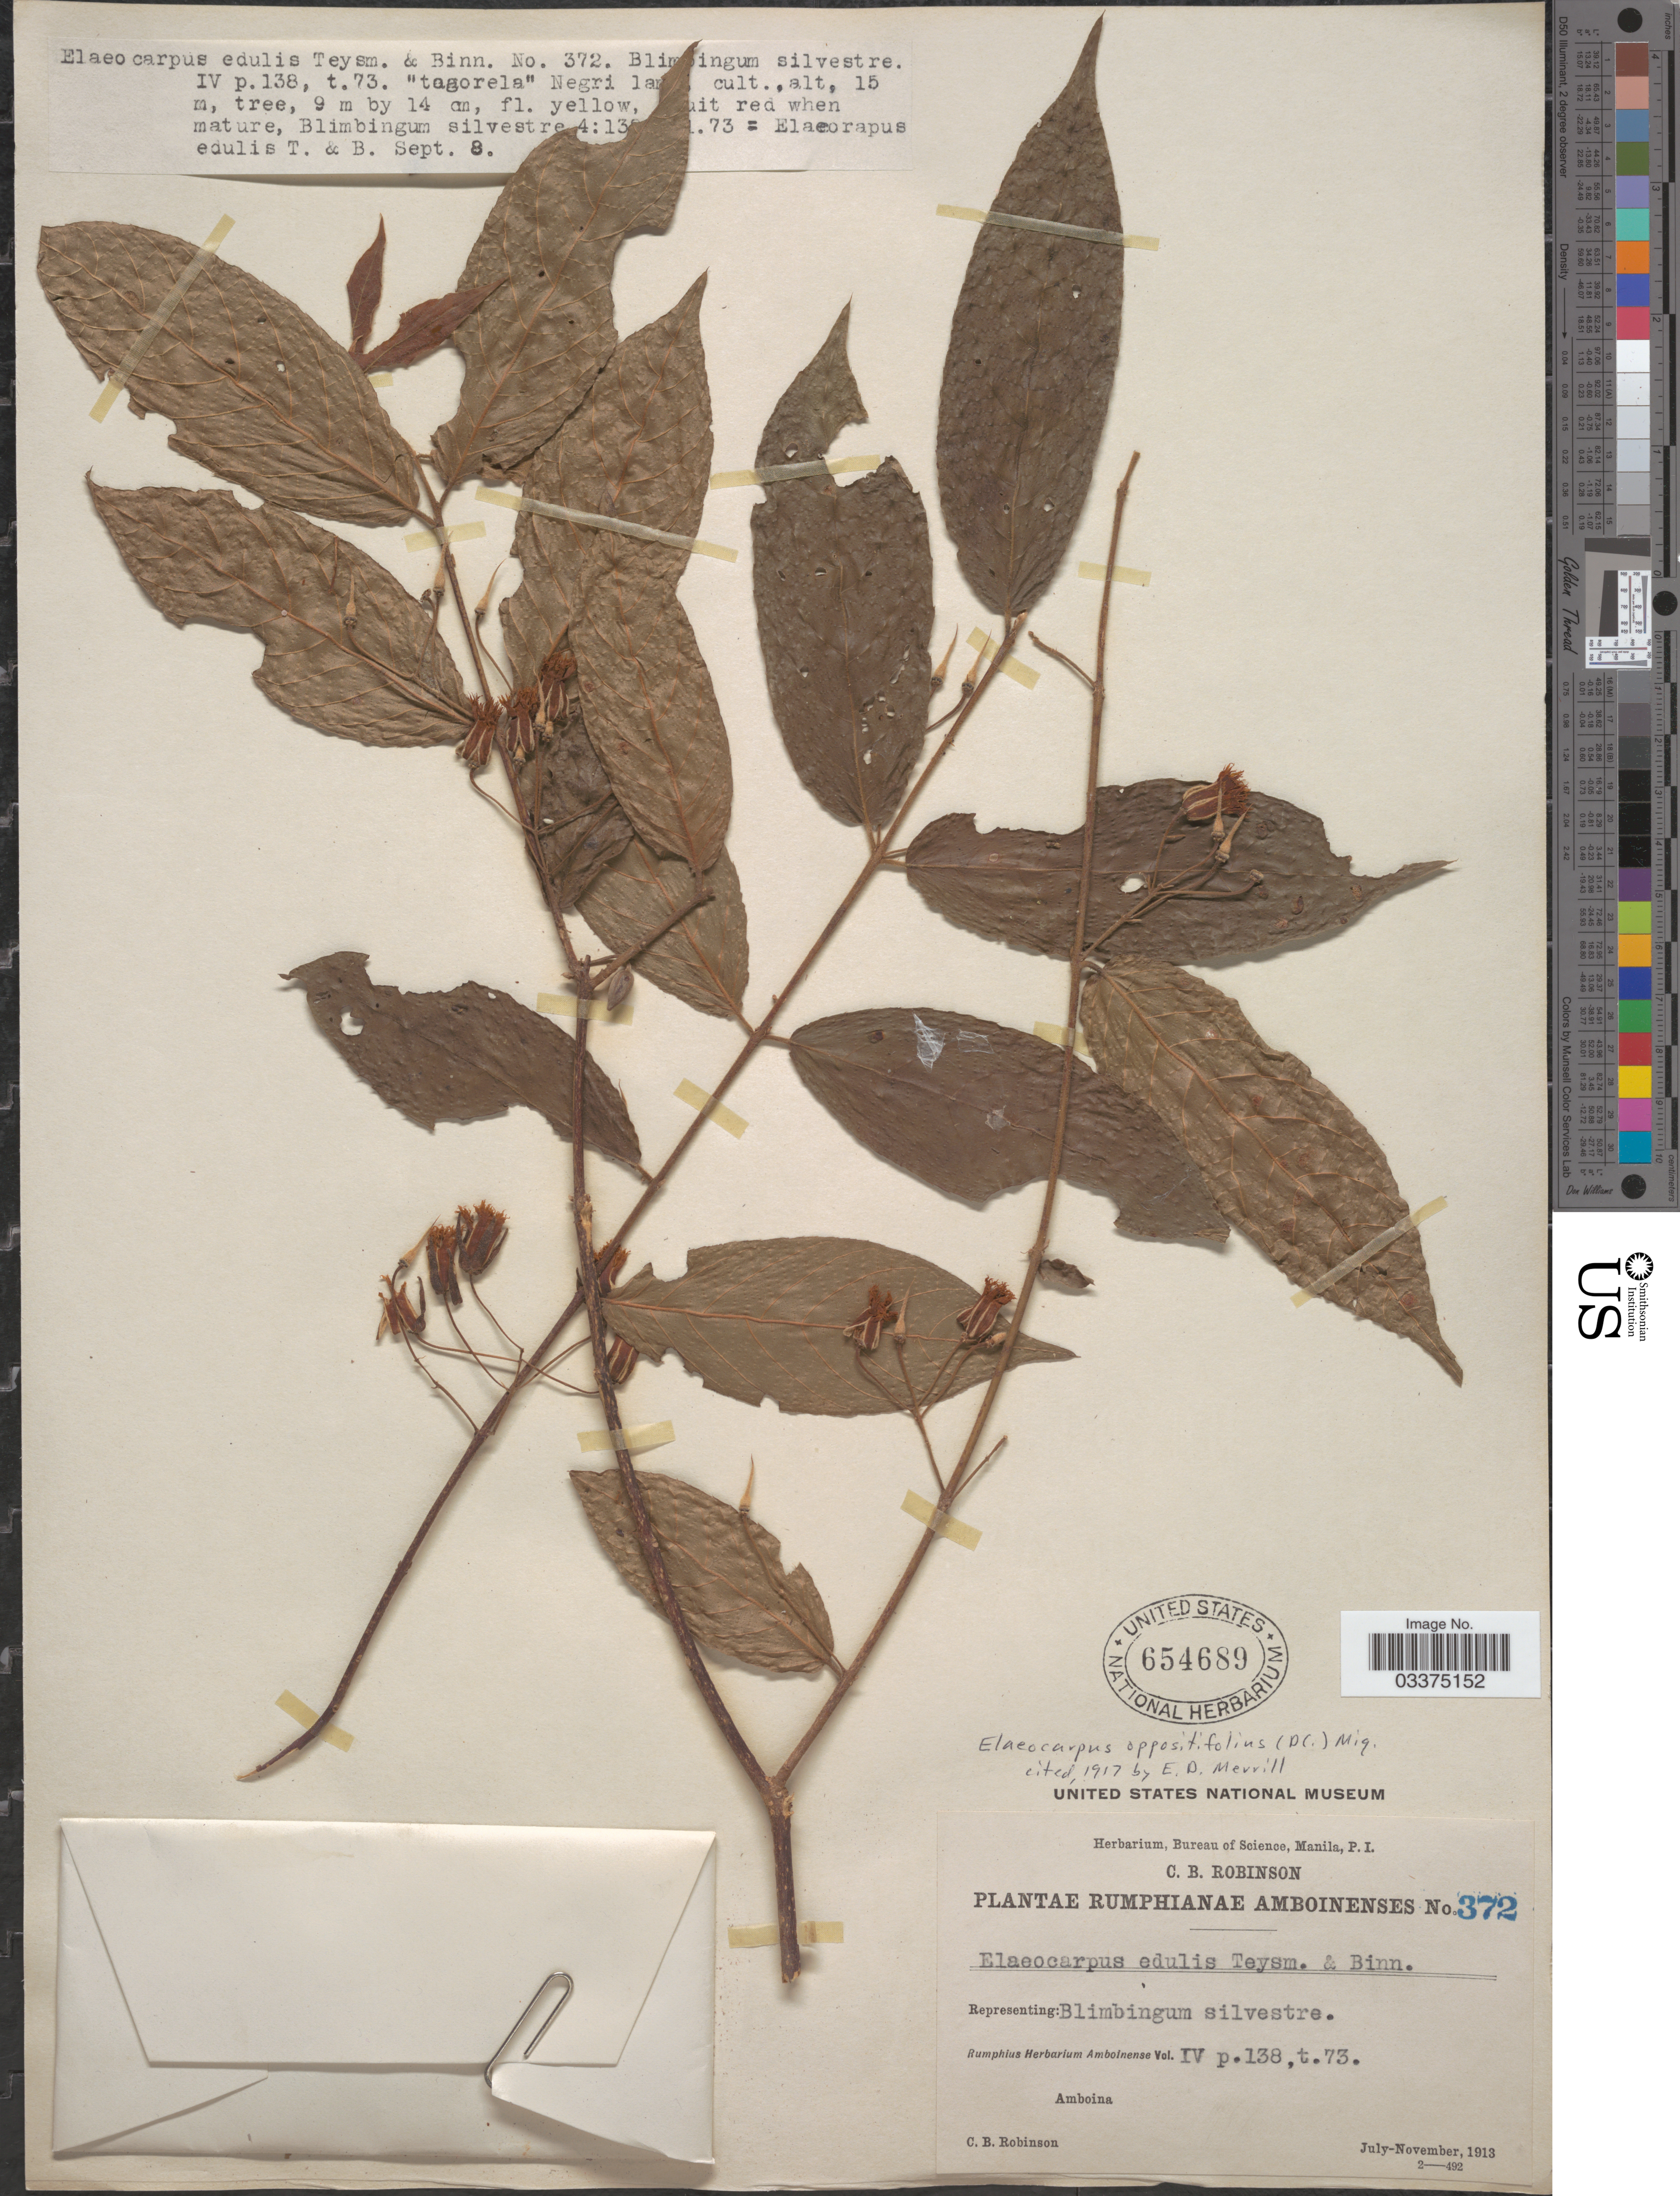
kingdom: Plantae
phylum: Tracheophyta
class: Magnoliopsida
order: Oxalidales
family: Elaeocarpaceae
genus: Aceratium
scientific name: Aceratium oppositifolium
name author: DC.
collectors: C. Robinson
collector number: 372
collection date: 1913-09-08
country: Indonesia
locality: Amboina. Negri la [illegible text]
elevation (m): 15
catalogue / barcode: US 654689